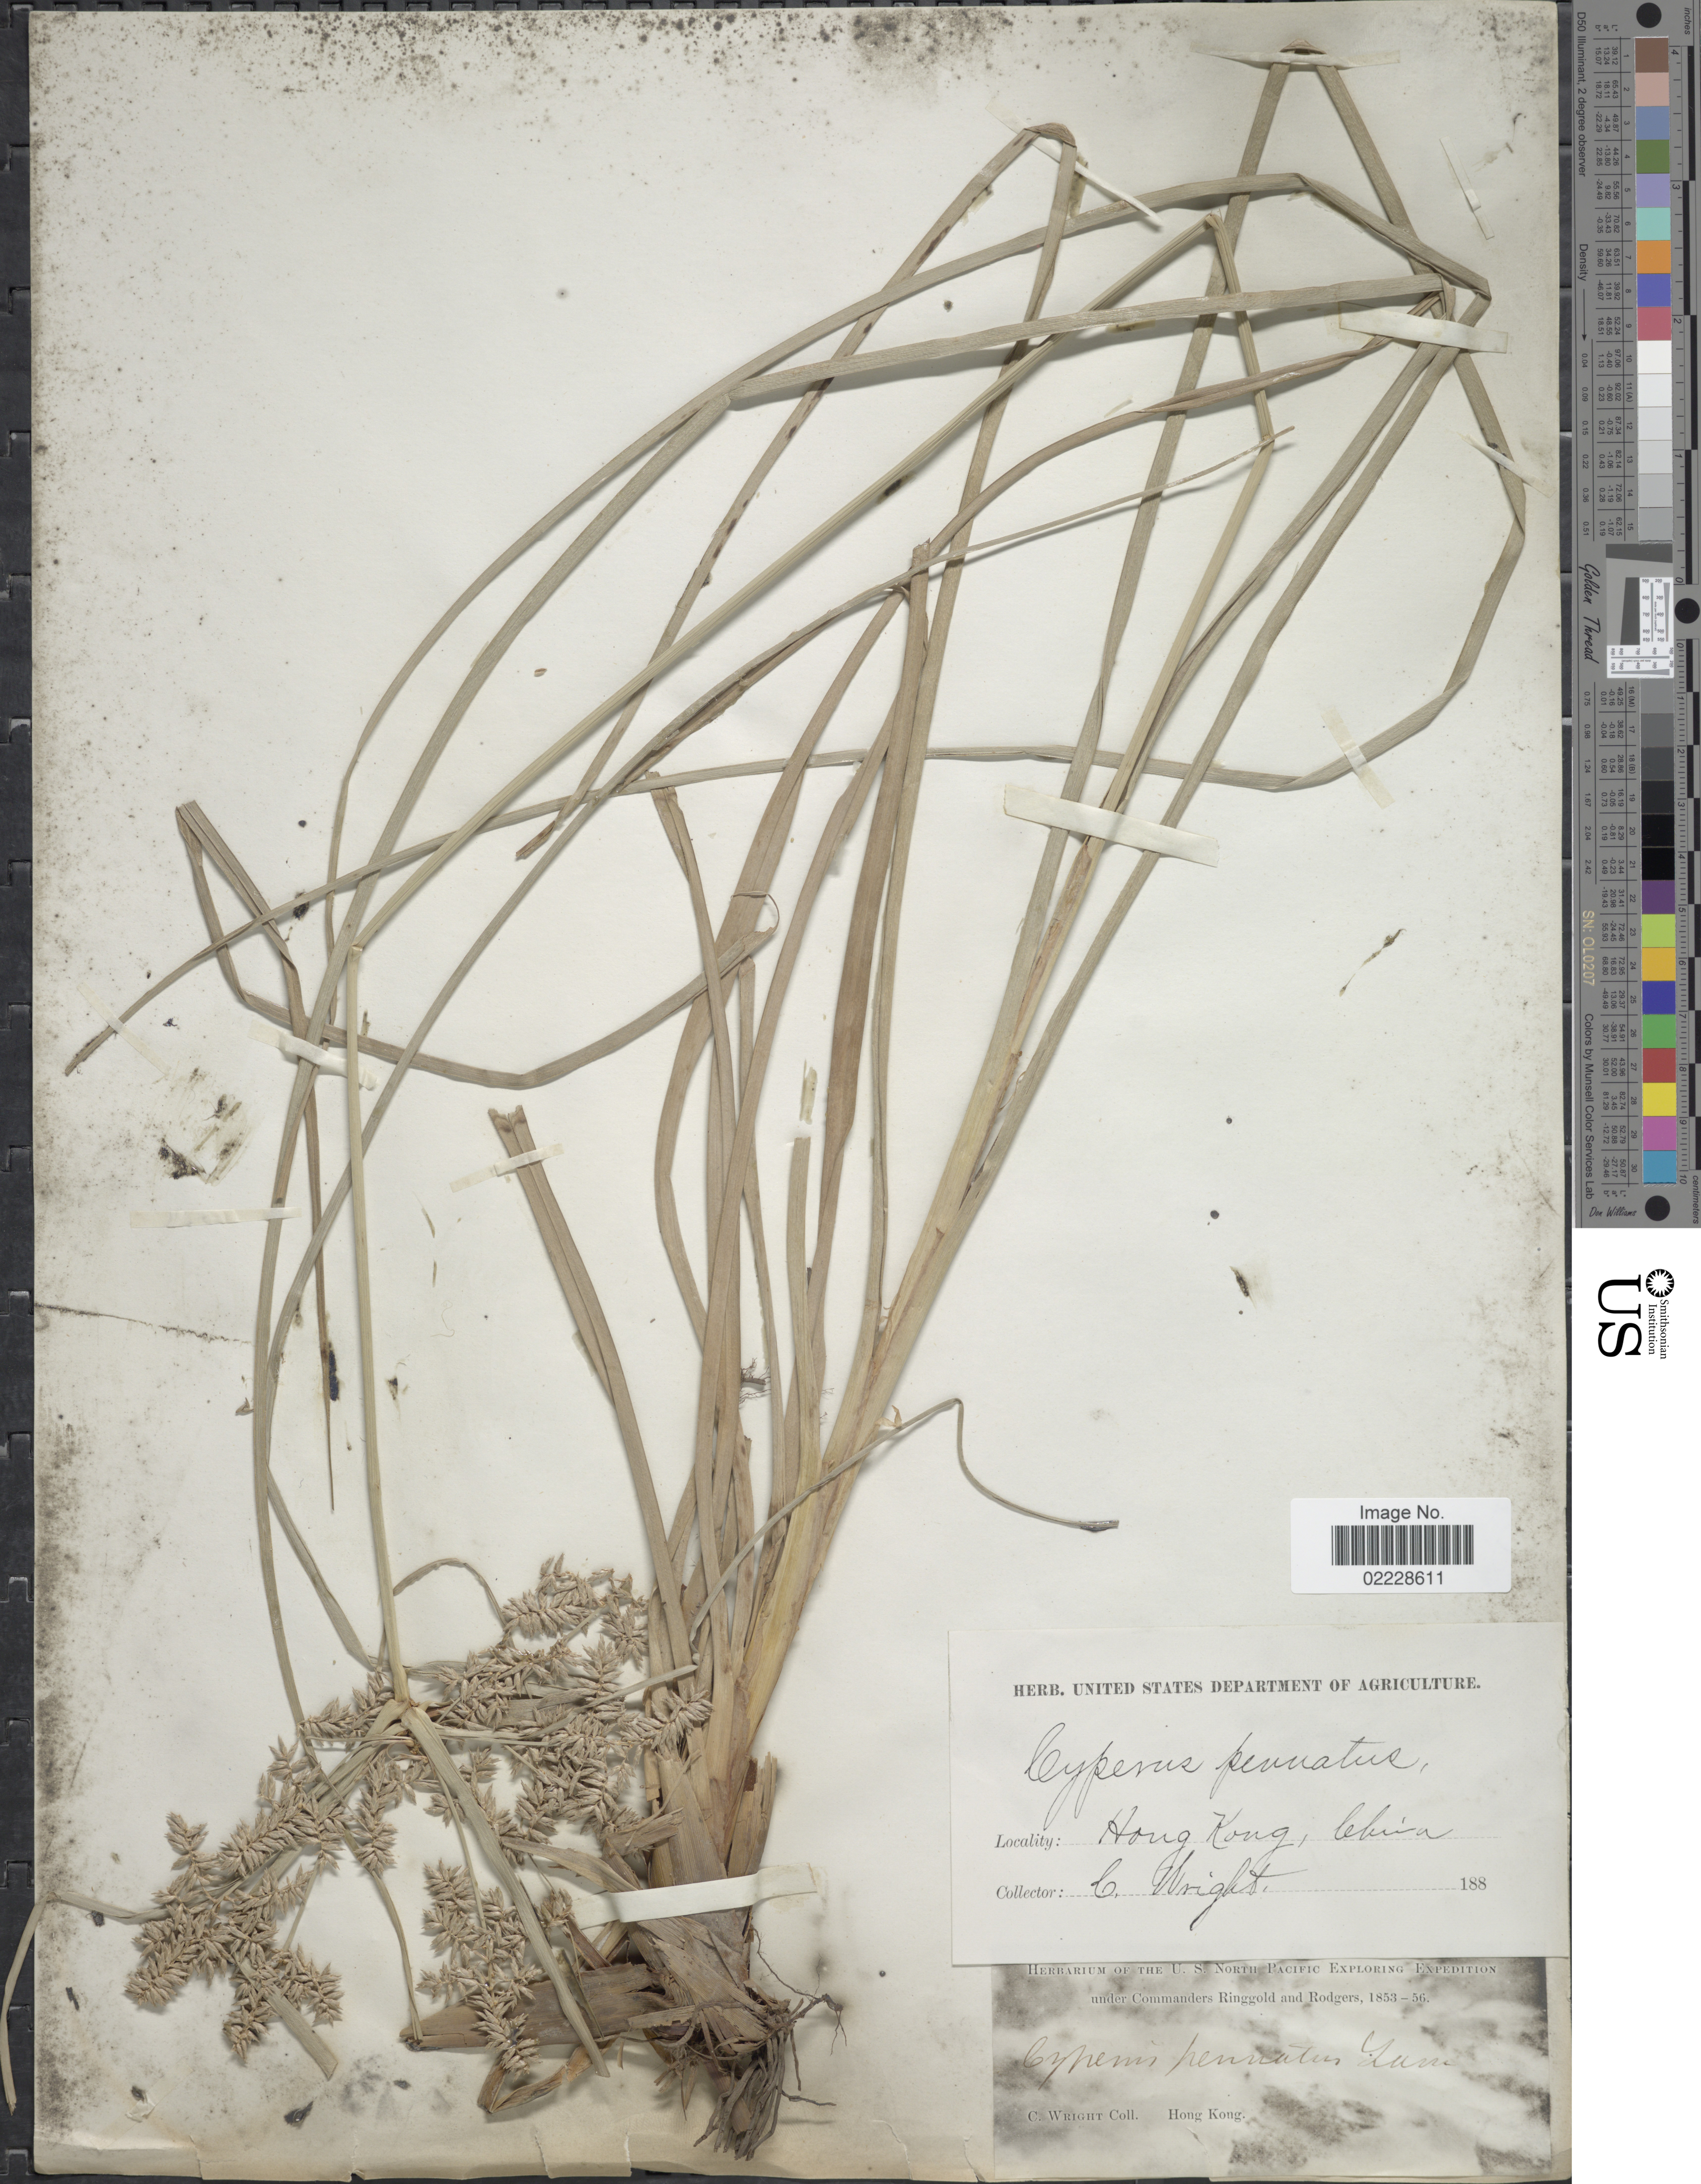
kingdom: Plantae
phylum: Tracheophyta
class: Liliopsida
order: Poales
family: Cyperaceae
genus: Cyperus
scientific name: Cyperus javanicus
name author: Houtt.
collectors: C. Wright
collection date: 1853/1856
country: China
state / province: Hong Kong